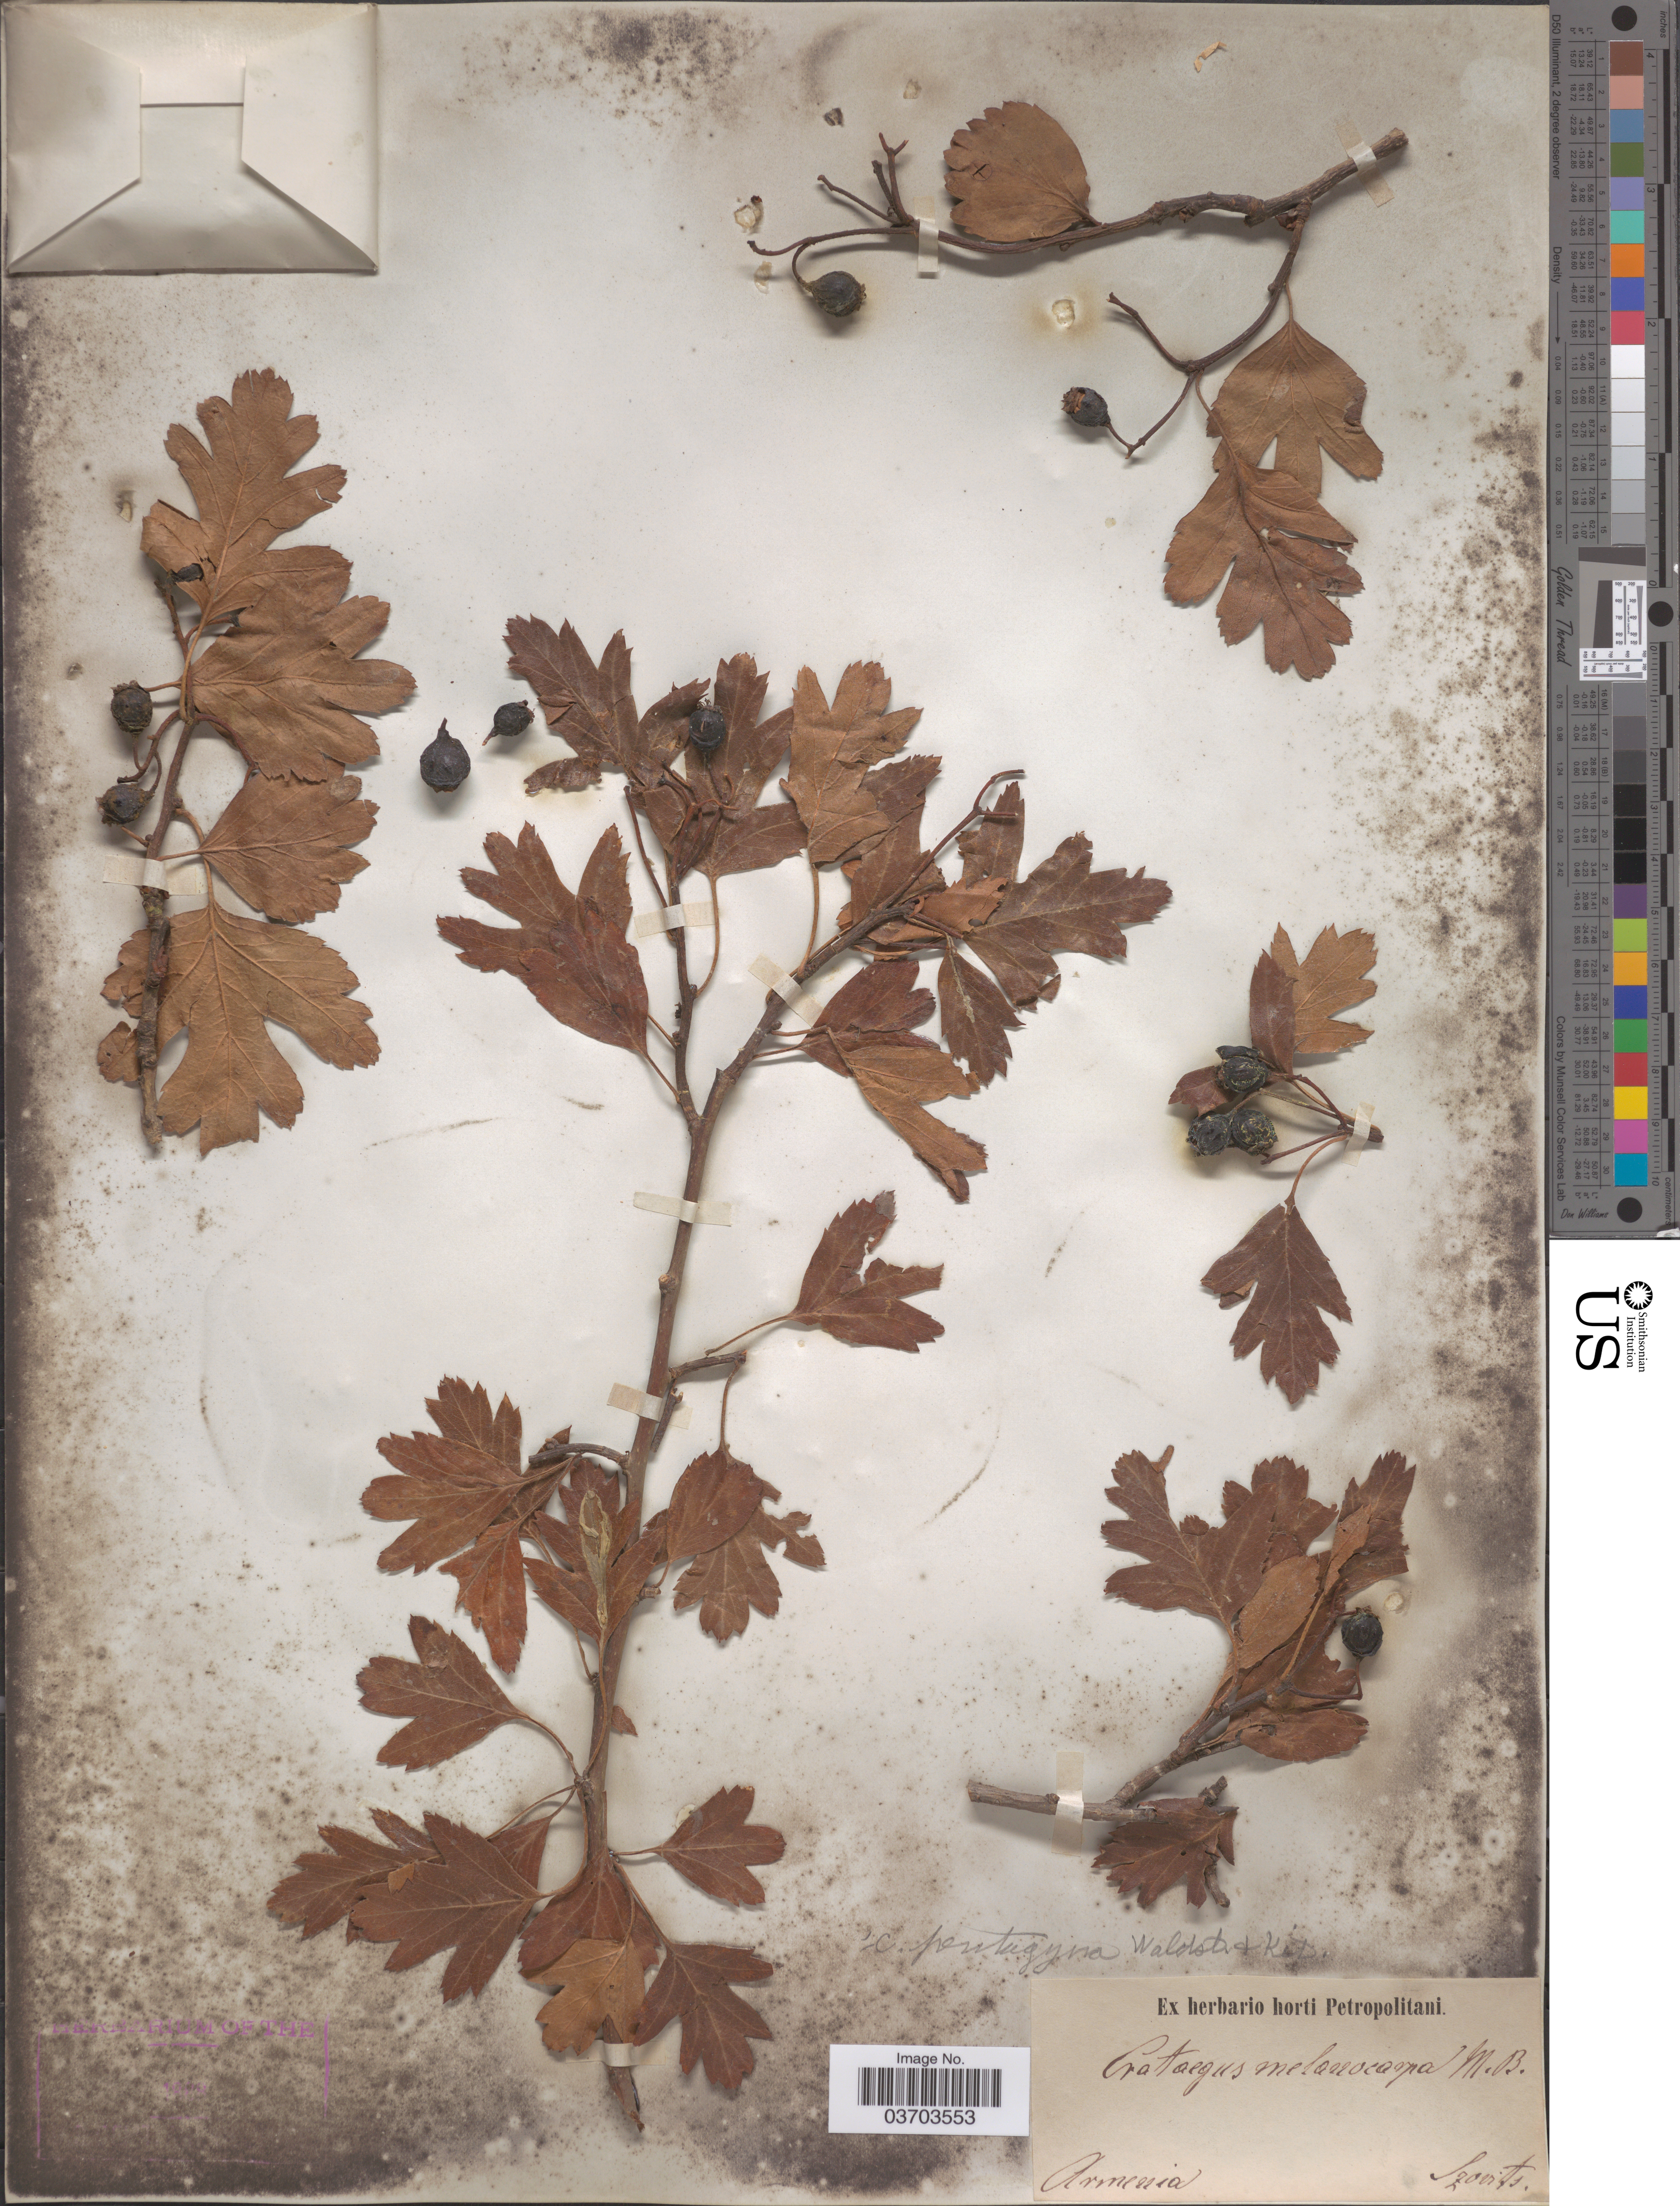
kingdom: Plantae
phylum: Tracheophyta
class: Magnoliopsida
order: Rosales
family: Rosaceae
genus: Crataegus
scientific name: Crataegus pentagyna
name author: (Willd. ex) Waldst. & Kit.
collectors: Szovits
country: Armenia